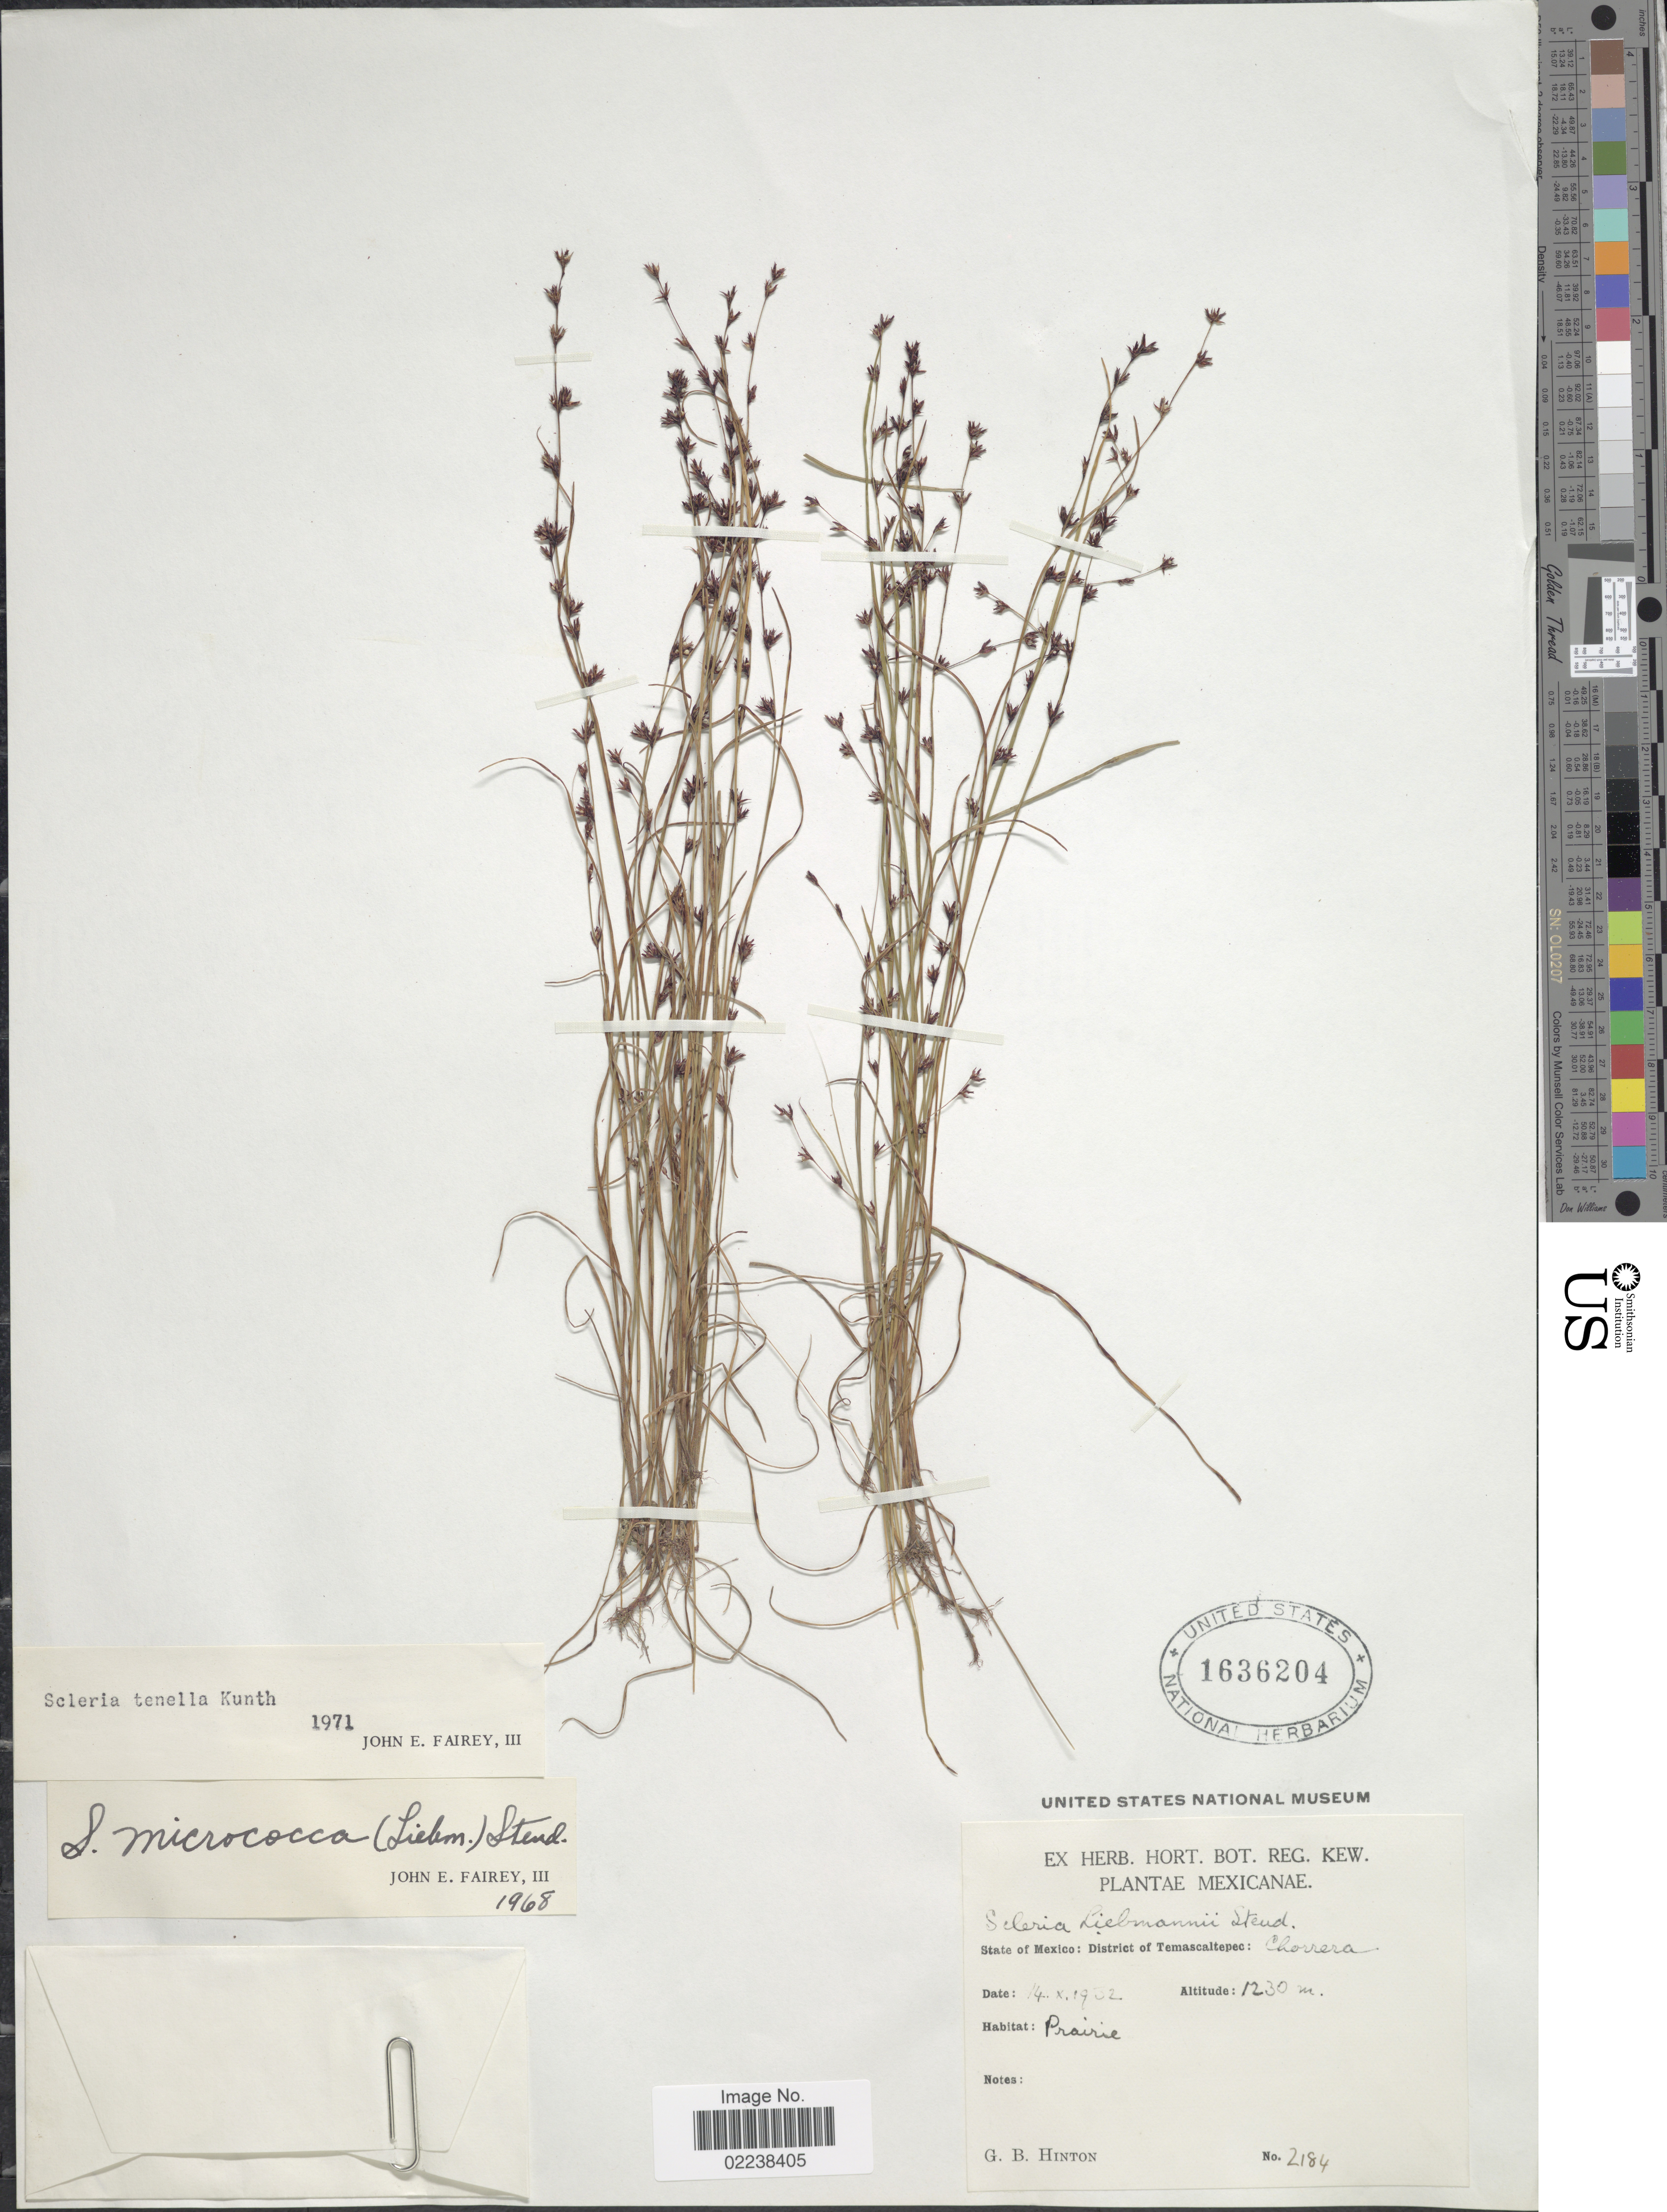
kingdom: Plantae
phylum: Tracheophyta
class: Liliopsida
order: Poales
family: Cyperaceae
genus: Scleria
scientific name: Scleria verticillata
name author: Muhl. ex Willd.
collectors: G. B. Hinton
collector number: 2184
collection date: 1902-10-14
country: Mexico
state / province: México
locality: State of Mexico: District of Temascaltepeque: Chovera.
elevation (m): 1230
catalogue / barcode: US 1636204